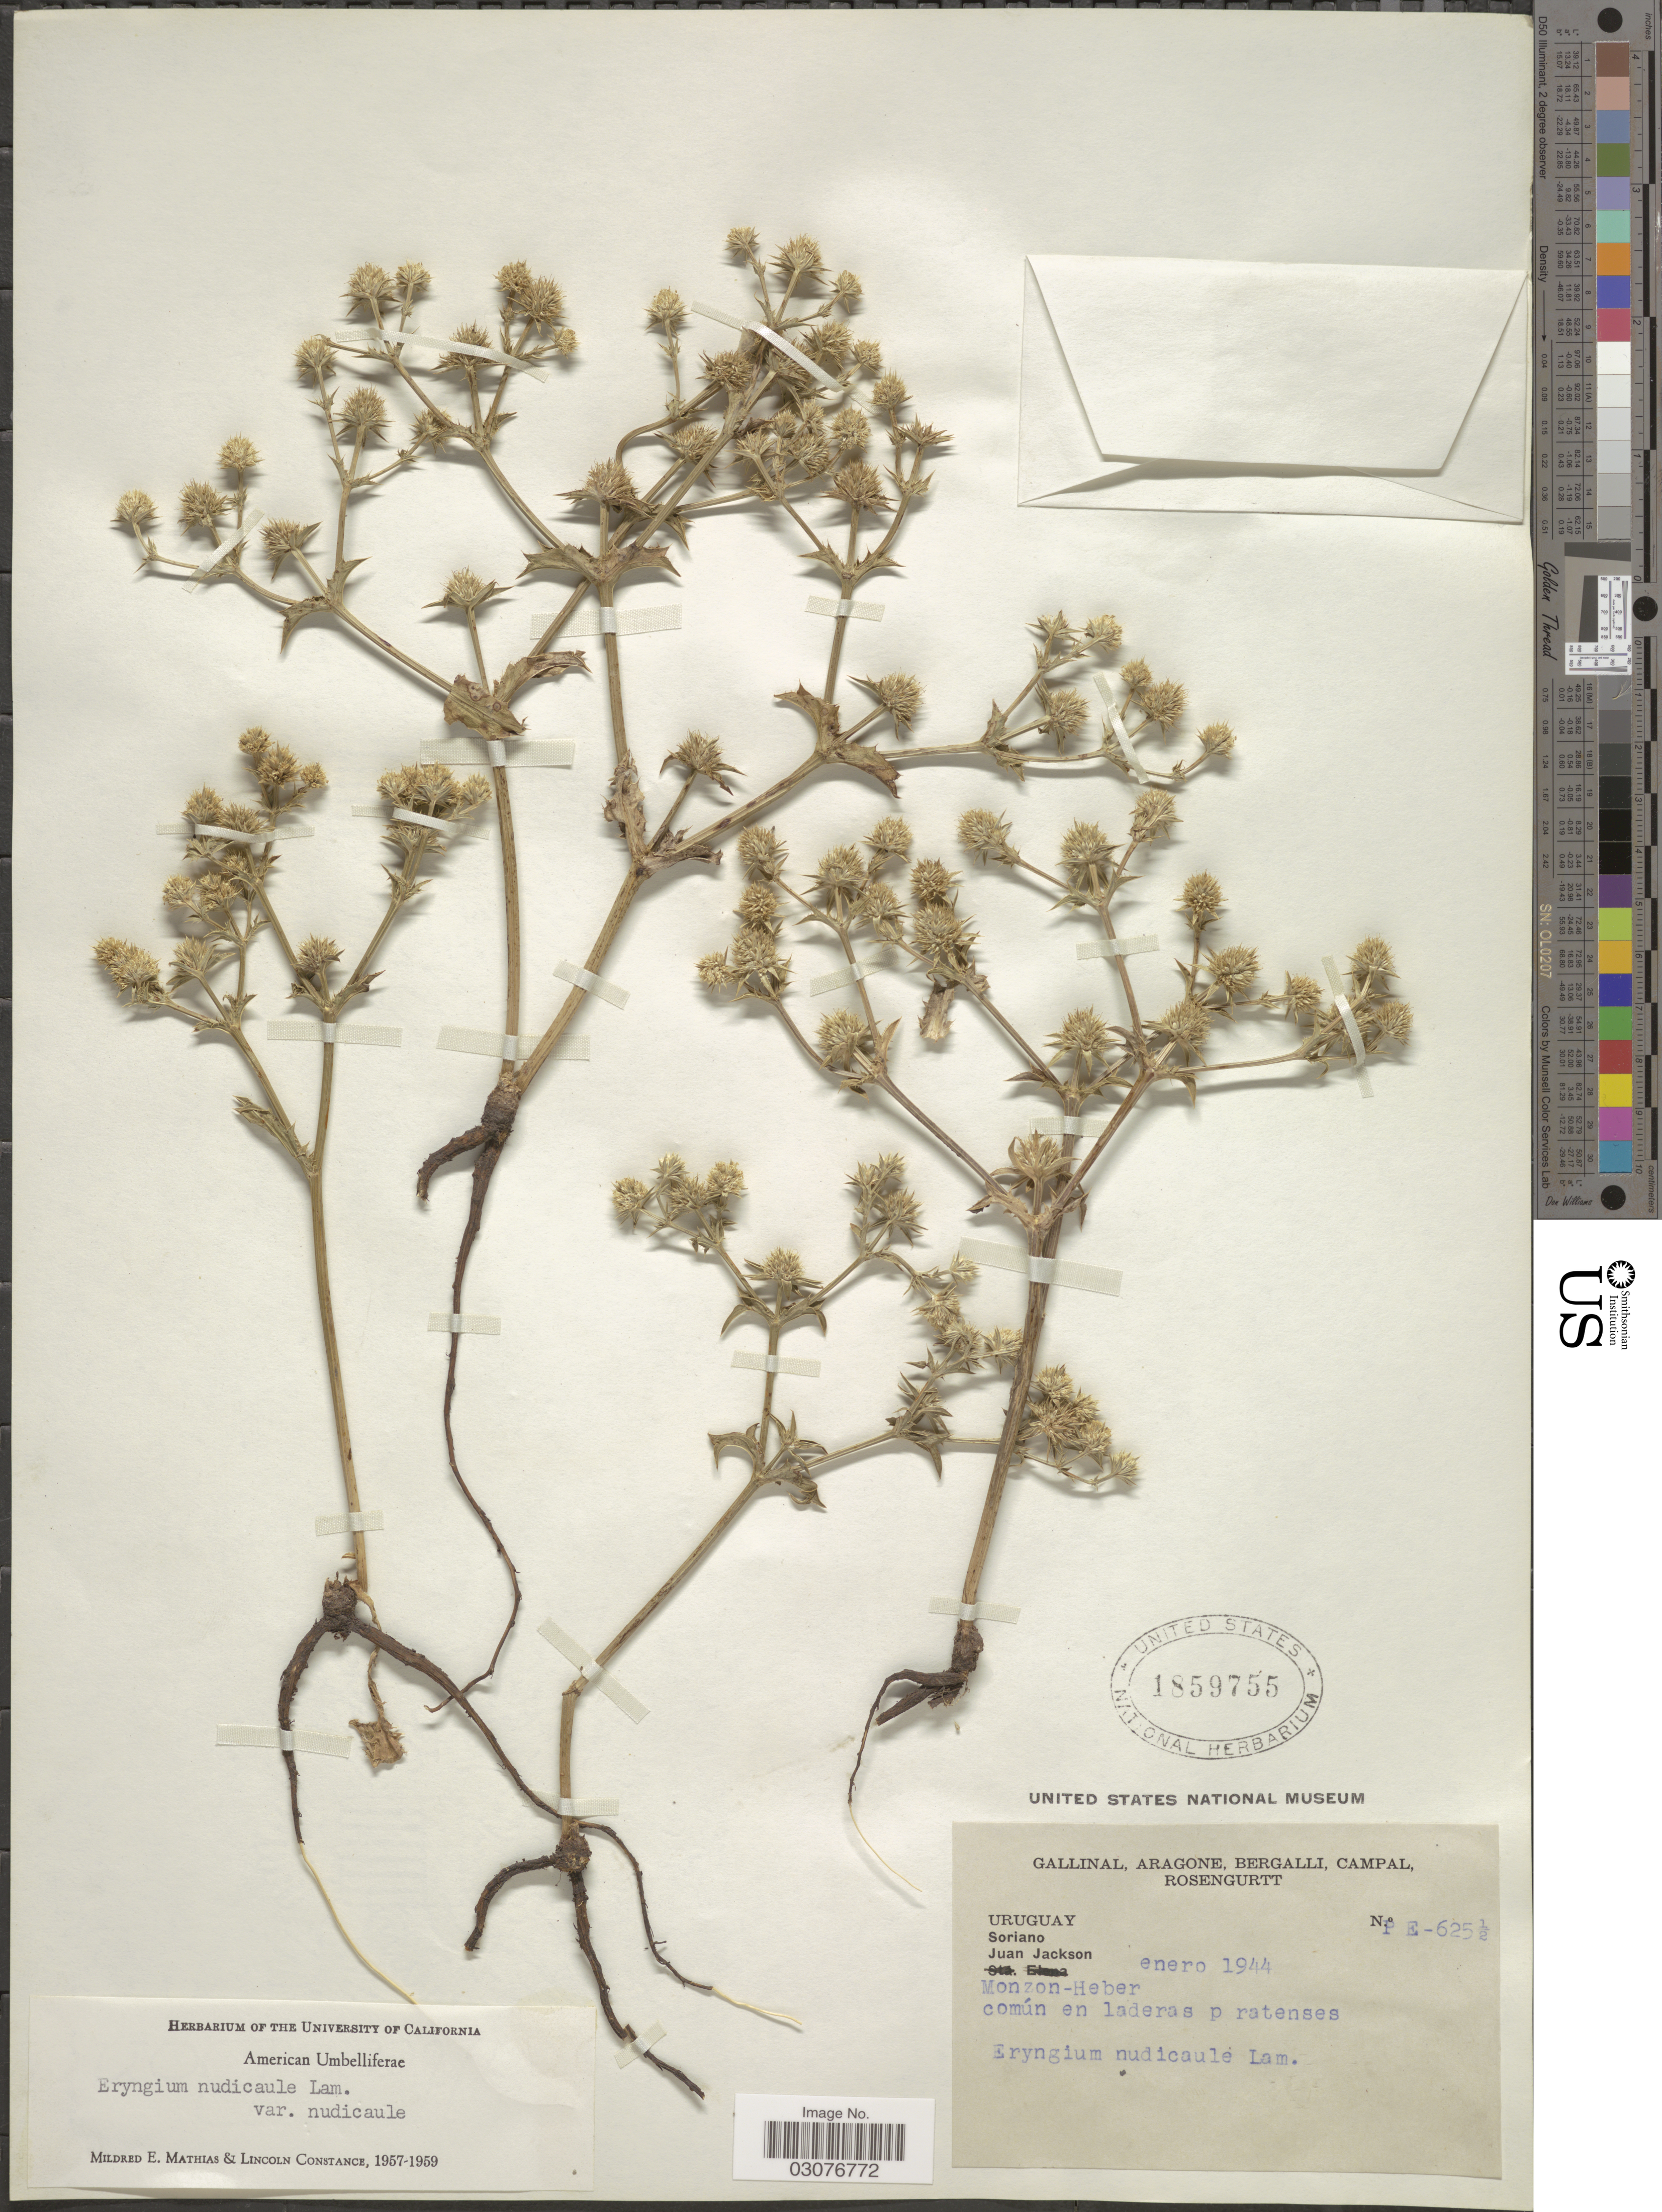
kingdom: Plantae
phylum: Tracheophyta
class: Magnoliopsida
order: Apiales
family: Apiaceae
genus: Eryngium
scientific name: Eryngium nudicaule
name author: Lam.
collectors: -. Gallinal, -- Aragone, -- Bergalli, -- Campal & Rosengurtt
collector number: PE-625½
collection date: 1944-01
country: Uruguay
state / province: Soriano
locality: Juan Jackson. Monzon-Heber.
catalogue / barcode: US 1859755